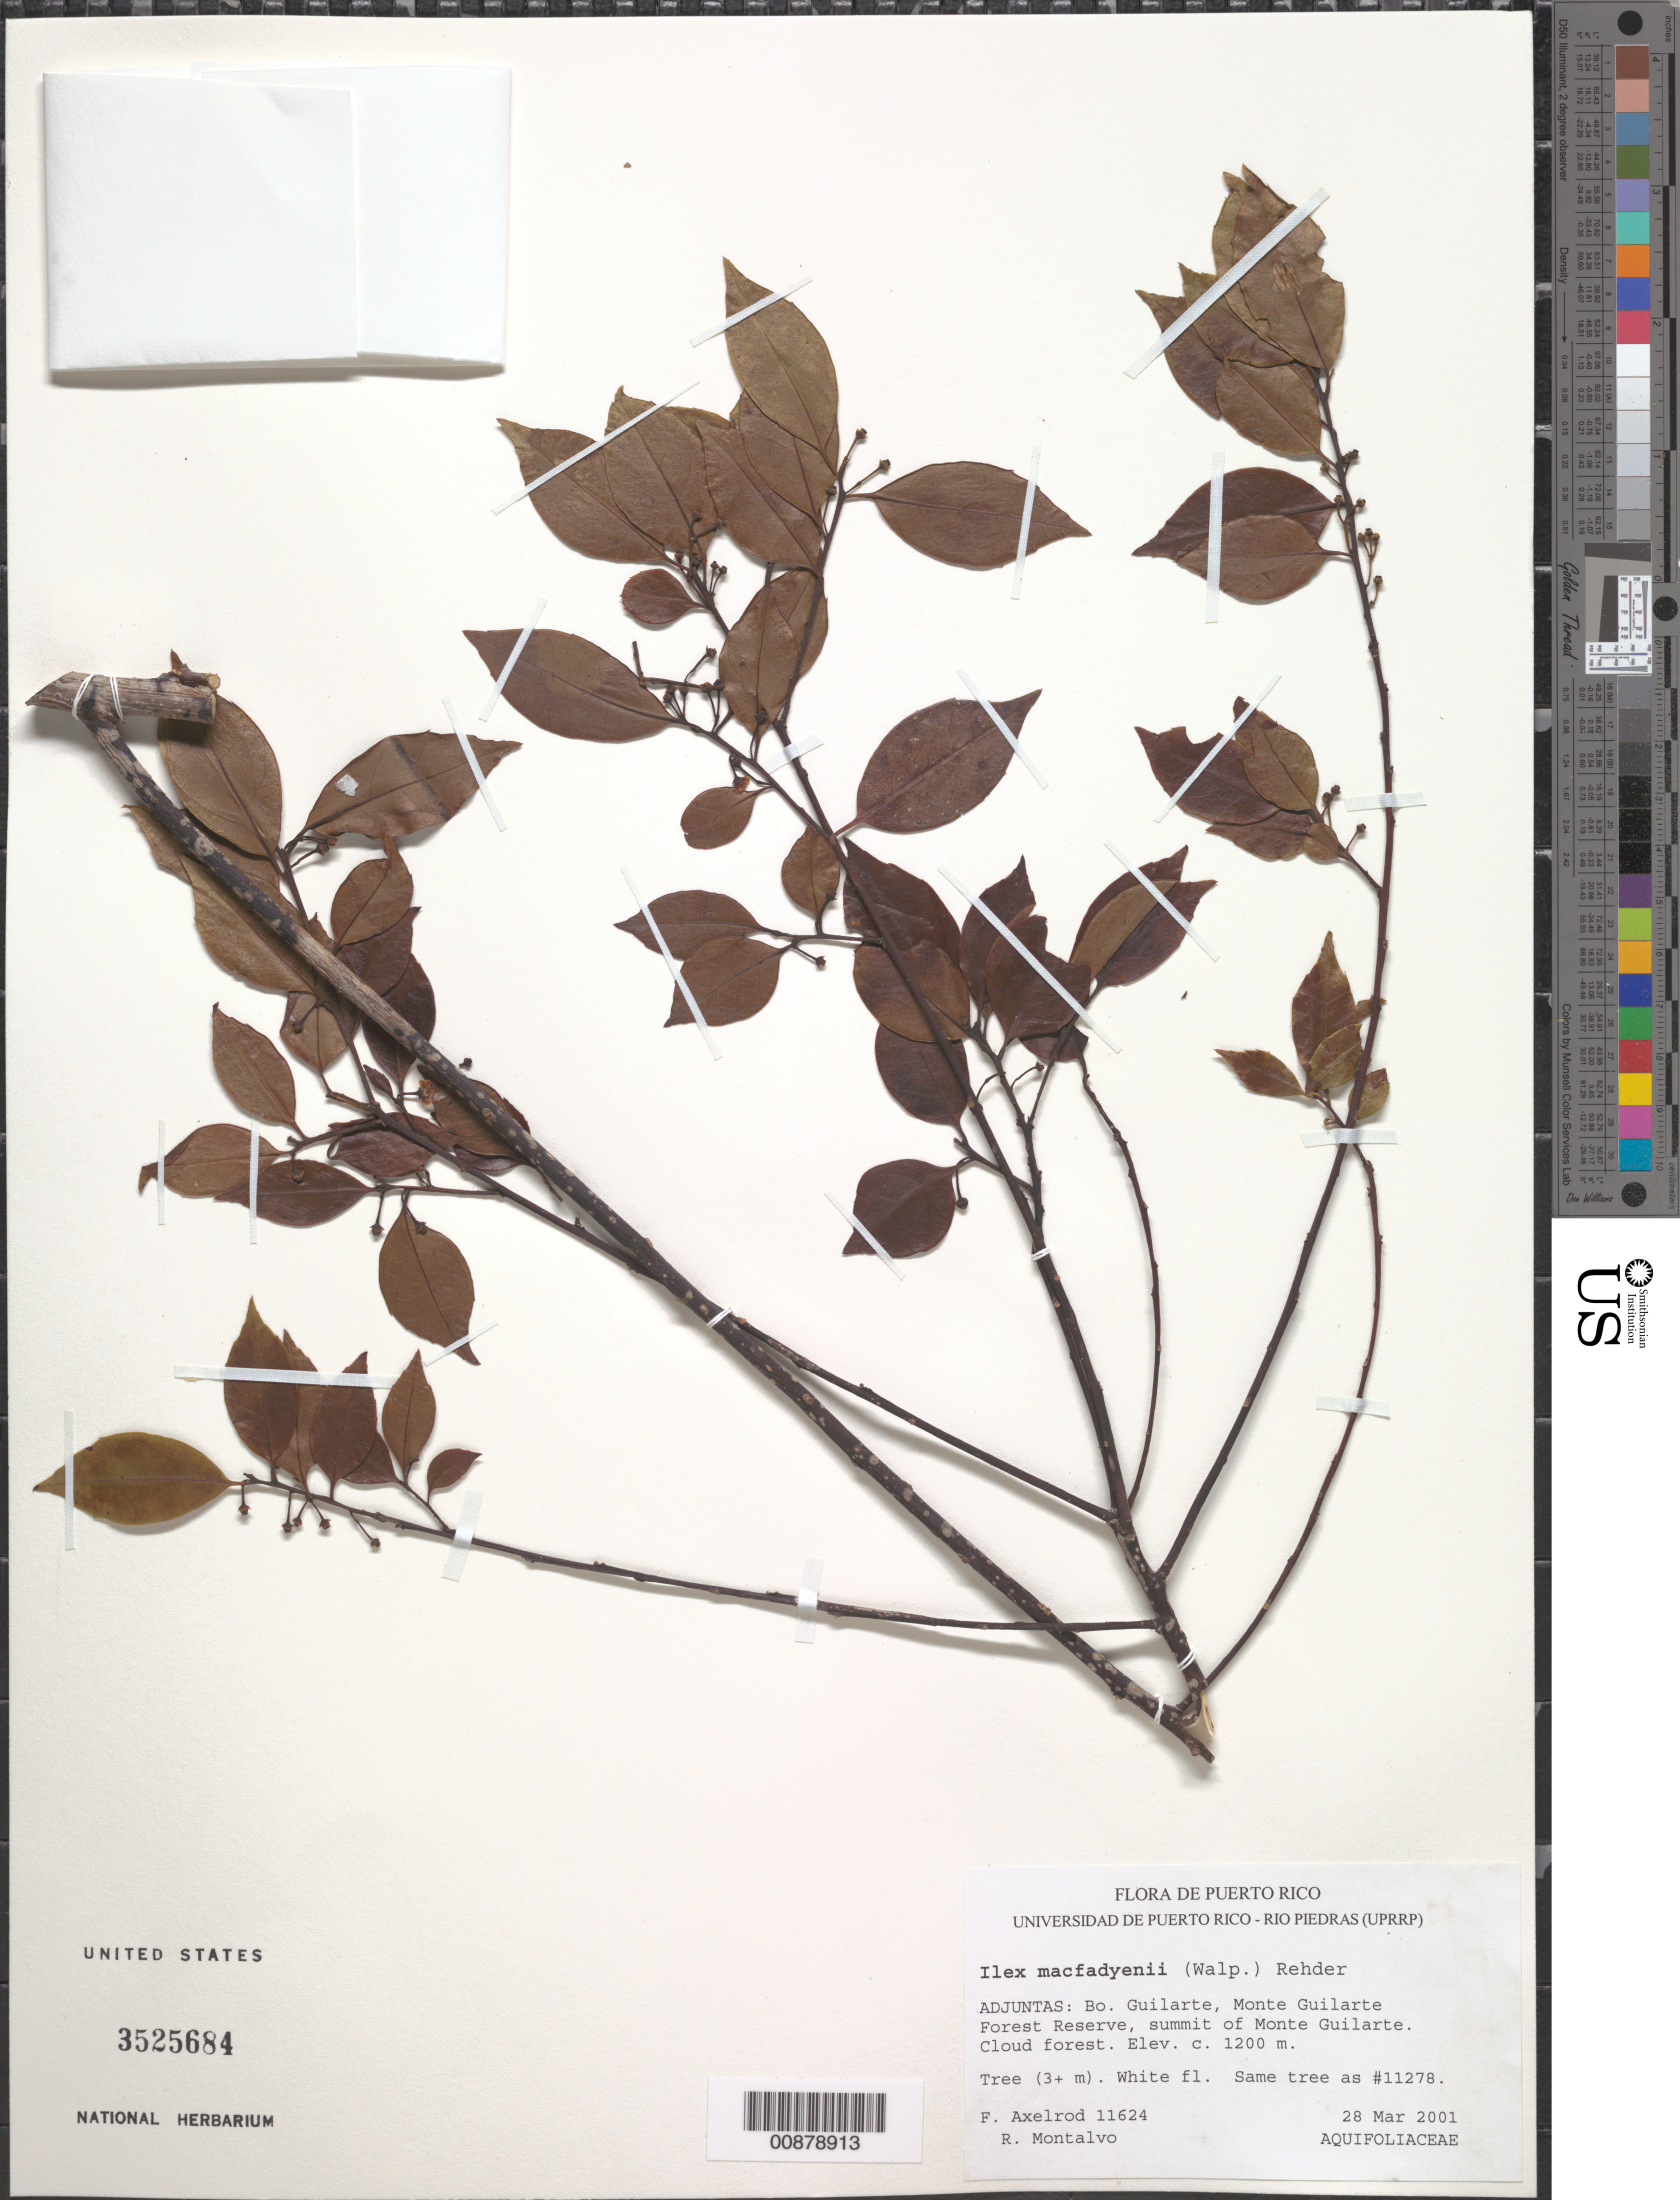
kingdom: Plantae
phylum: Tracheophyta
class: Magnoliopsida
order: Aquifoliales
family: Aquifoliaceae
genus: Ilex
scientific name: Ilex macfadyenii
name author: Rehder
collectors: F. S. Axelrod & R. Montalvo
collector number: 11624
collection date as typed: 28 Mar 2001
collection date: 2001-03-28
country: Puerto Rico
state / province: Adjuntas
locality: Bo. Guilarte, Monte Guilarte Forest Reserve, summit of Monte Guilarte.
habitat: Cloud forest.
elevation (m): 1200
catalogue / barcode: US 3525684